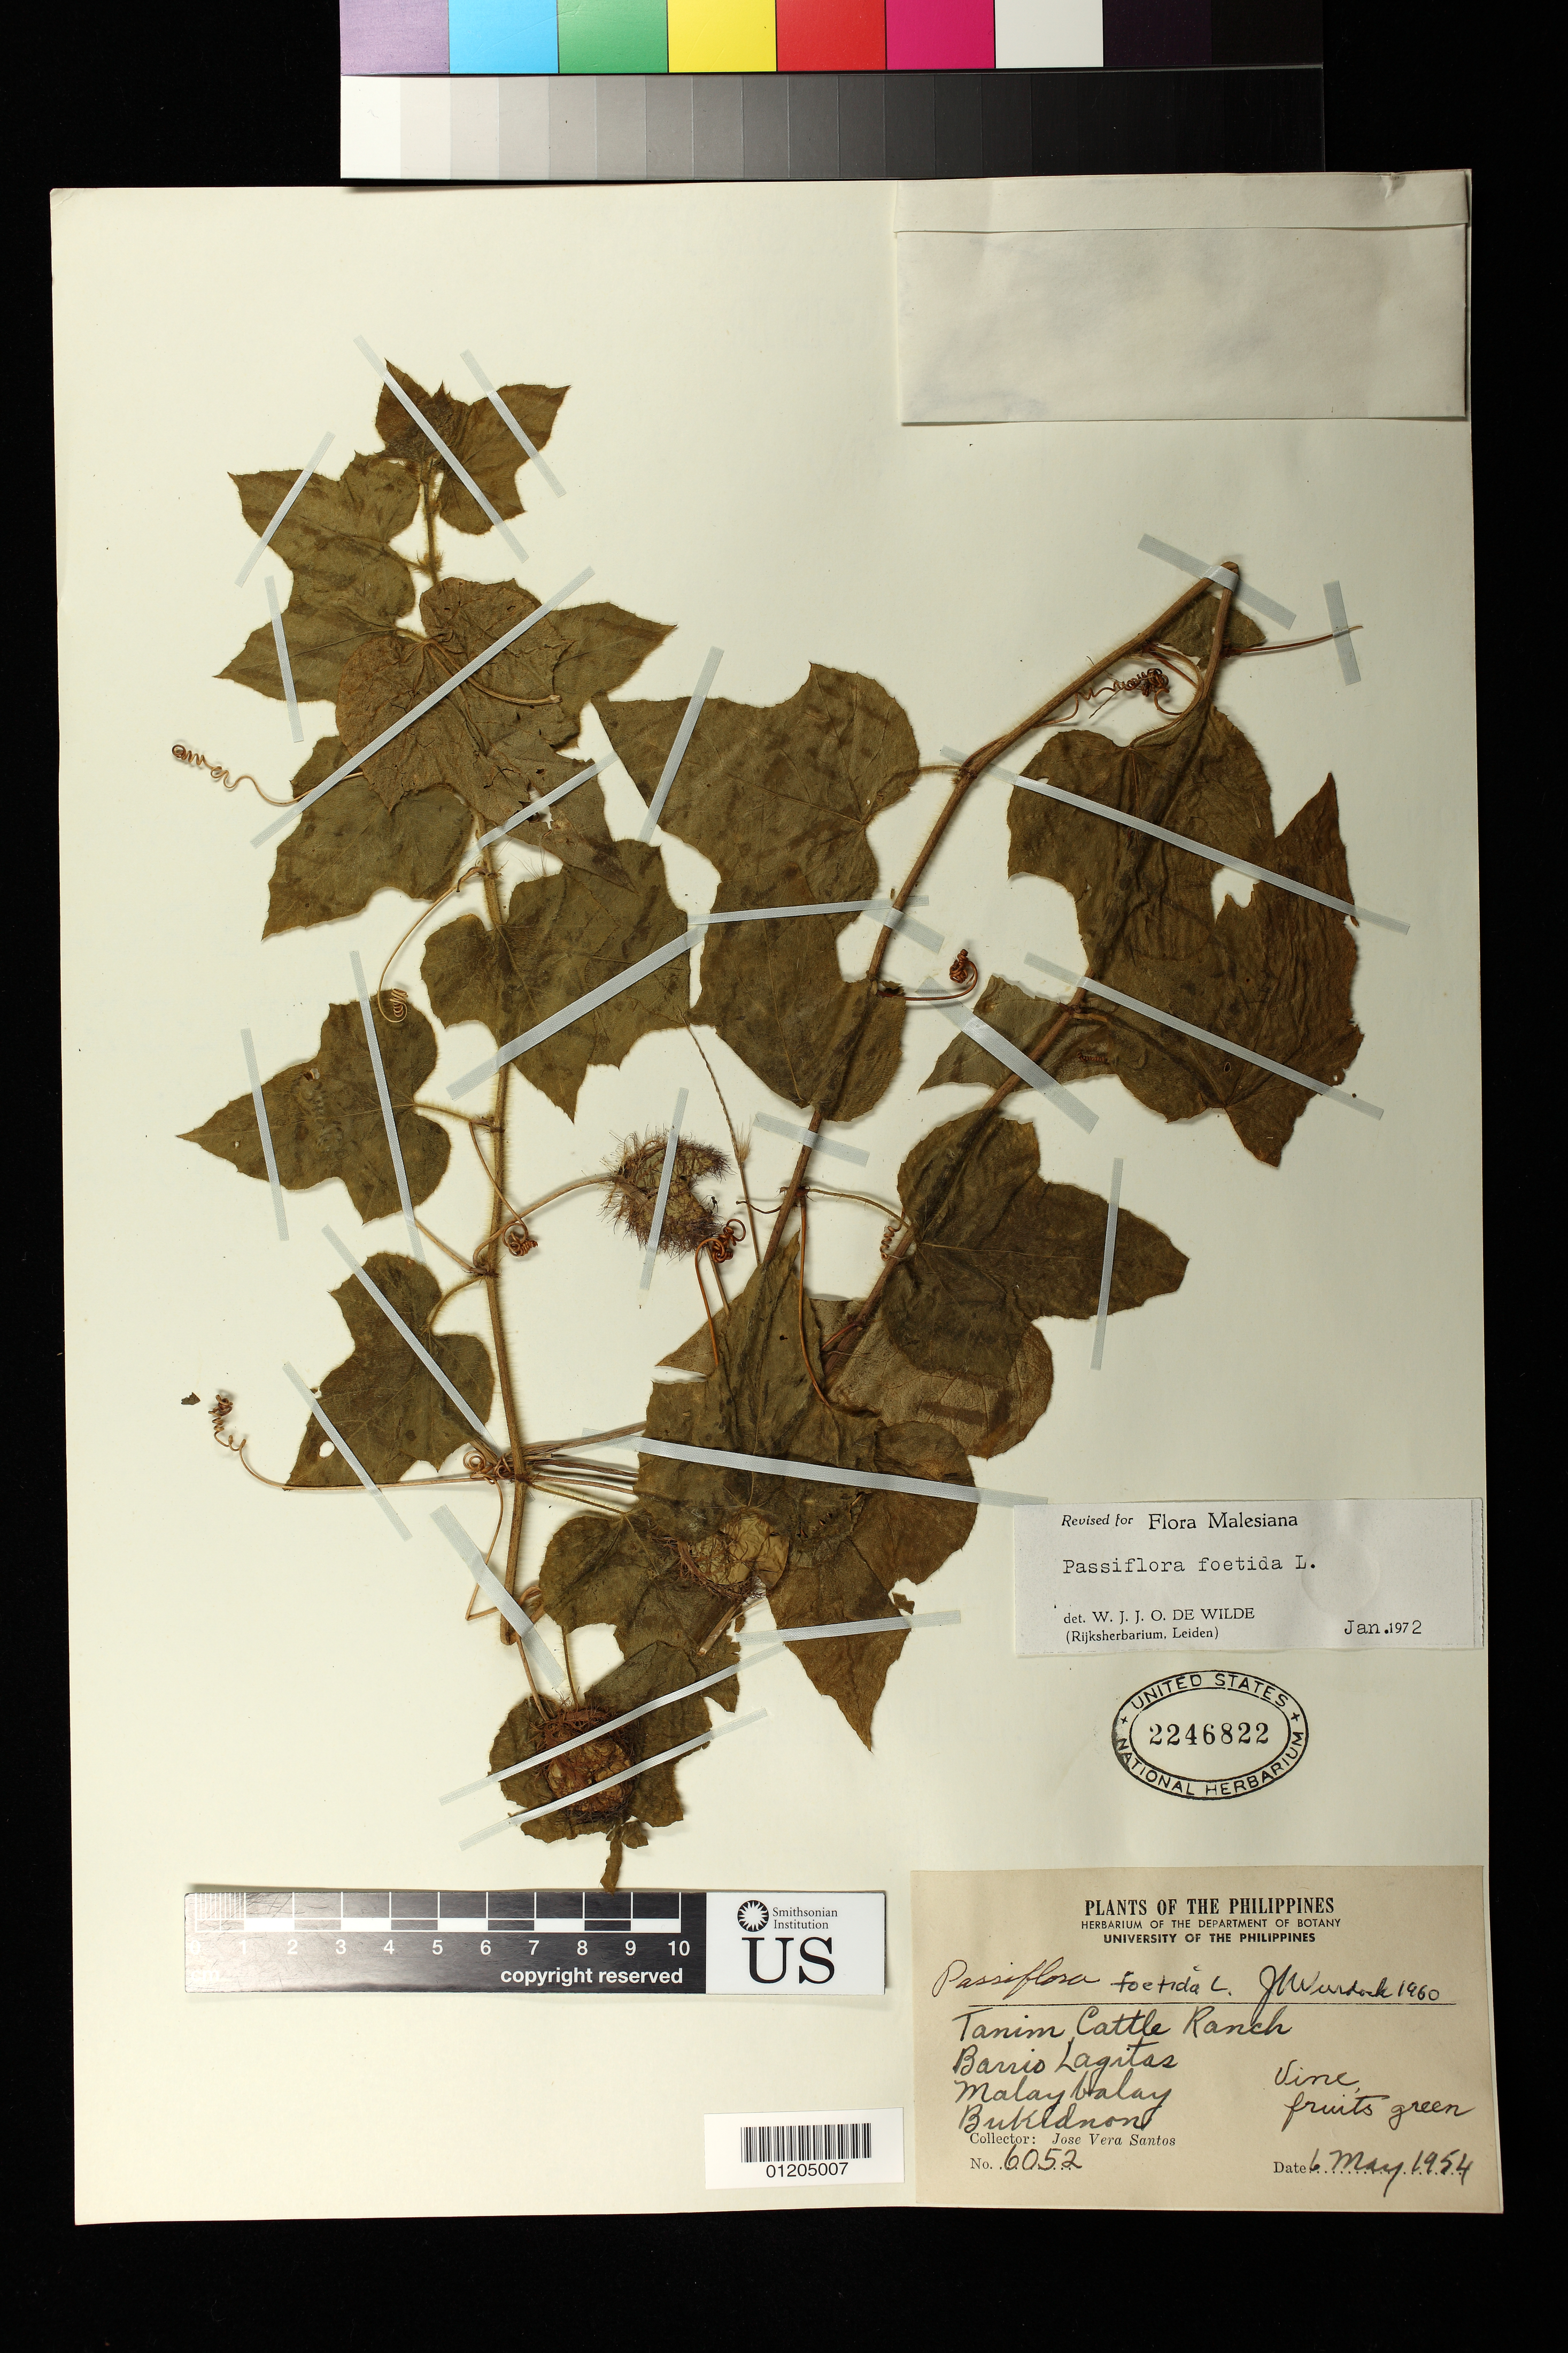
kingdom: Plantae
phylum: Tracheophyta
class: Magnoliopsida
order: Malpighiales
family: Passifloraceae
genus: Passiflora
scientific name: Passiflora foetida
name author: L.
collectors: J. V. Santos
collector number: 6052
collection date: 1954-05-06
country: Philippines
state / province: Northern Mindanao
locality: Tanim Cattle Ranch.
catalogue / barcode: US 2246822